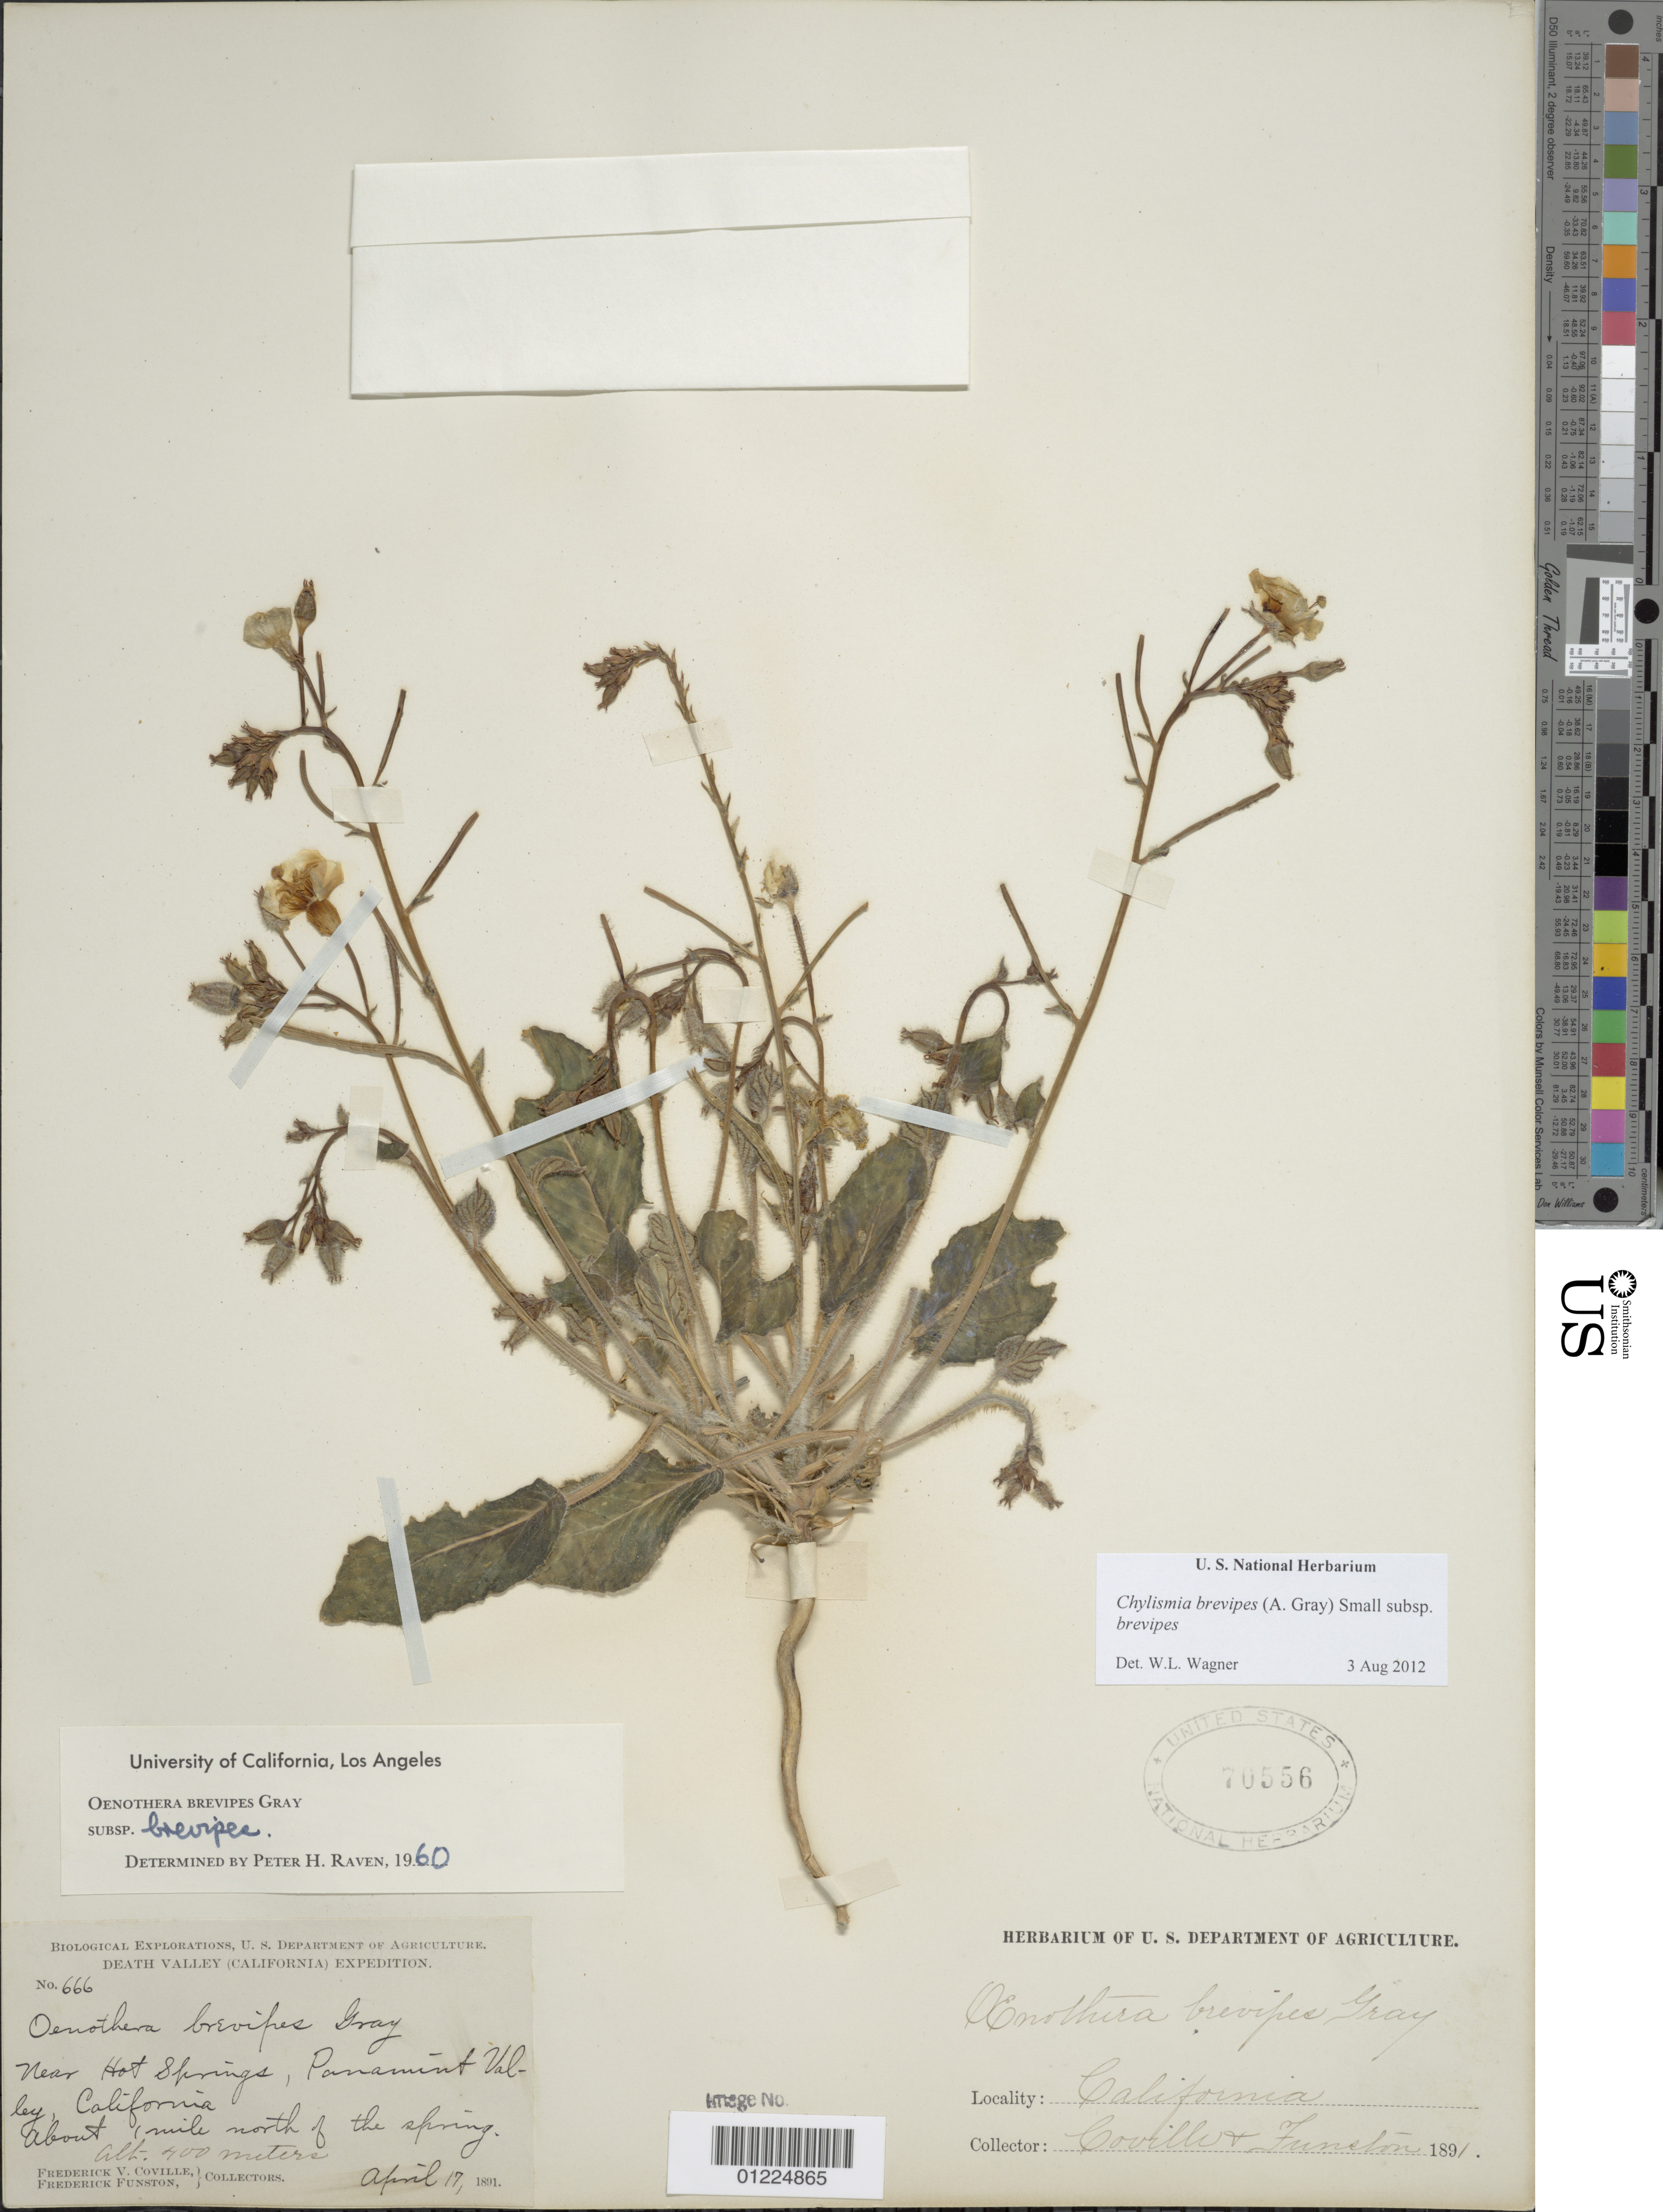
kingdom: Plantae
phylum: Tracheophyta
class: Magnoliopsida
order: Myrtales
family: Onagraceae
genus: Chylismia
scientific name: Chylismia brevipes subsp. brevipes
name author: (A. Gray) Small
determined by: Wagner, W. L., (BOT), Smithsonian Institution - National Museum of Natural History (UNITED STATES)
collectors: F. V. Coville & F. Funston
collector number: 666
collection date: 1891-04-17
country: United States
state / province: California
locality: near Hot Springs, Panamint Valley, about 1 mile north of the spring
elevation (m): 400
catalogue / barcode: US 70556